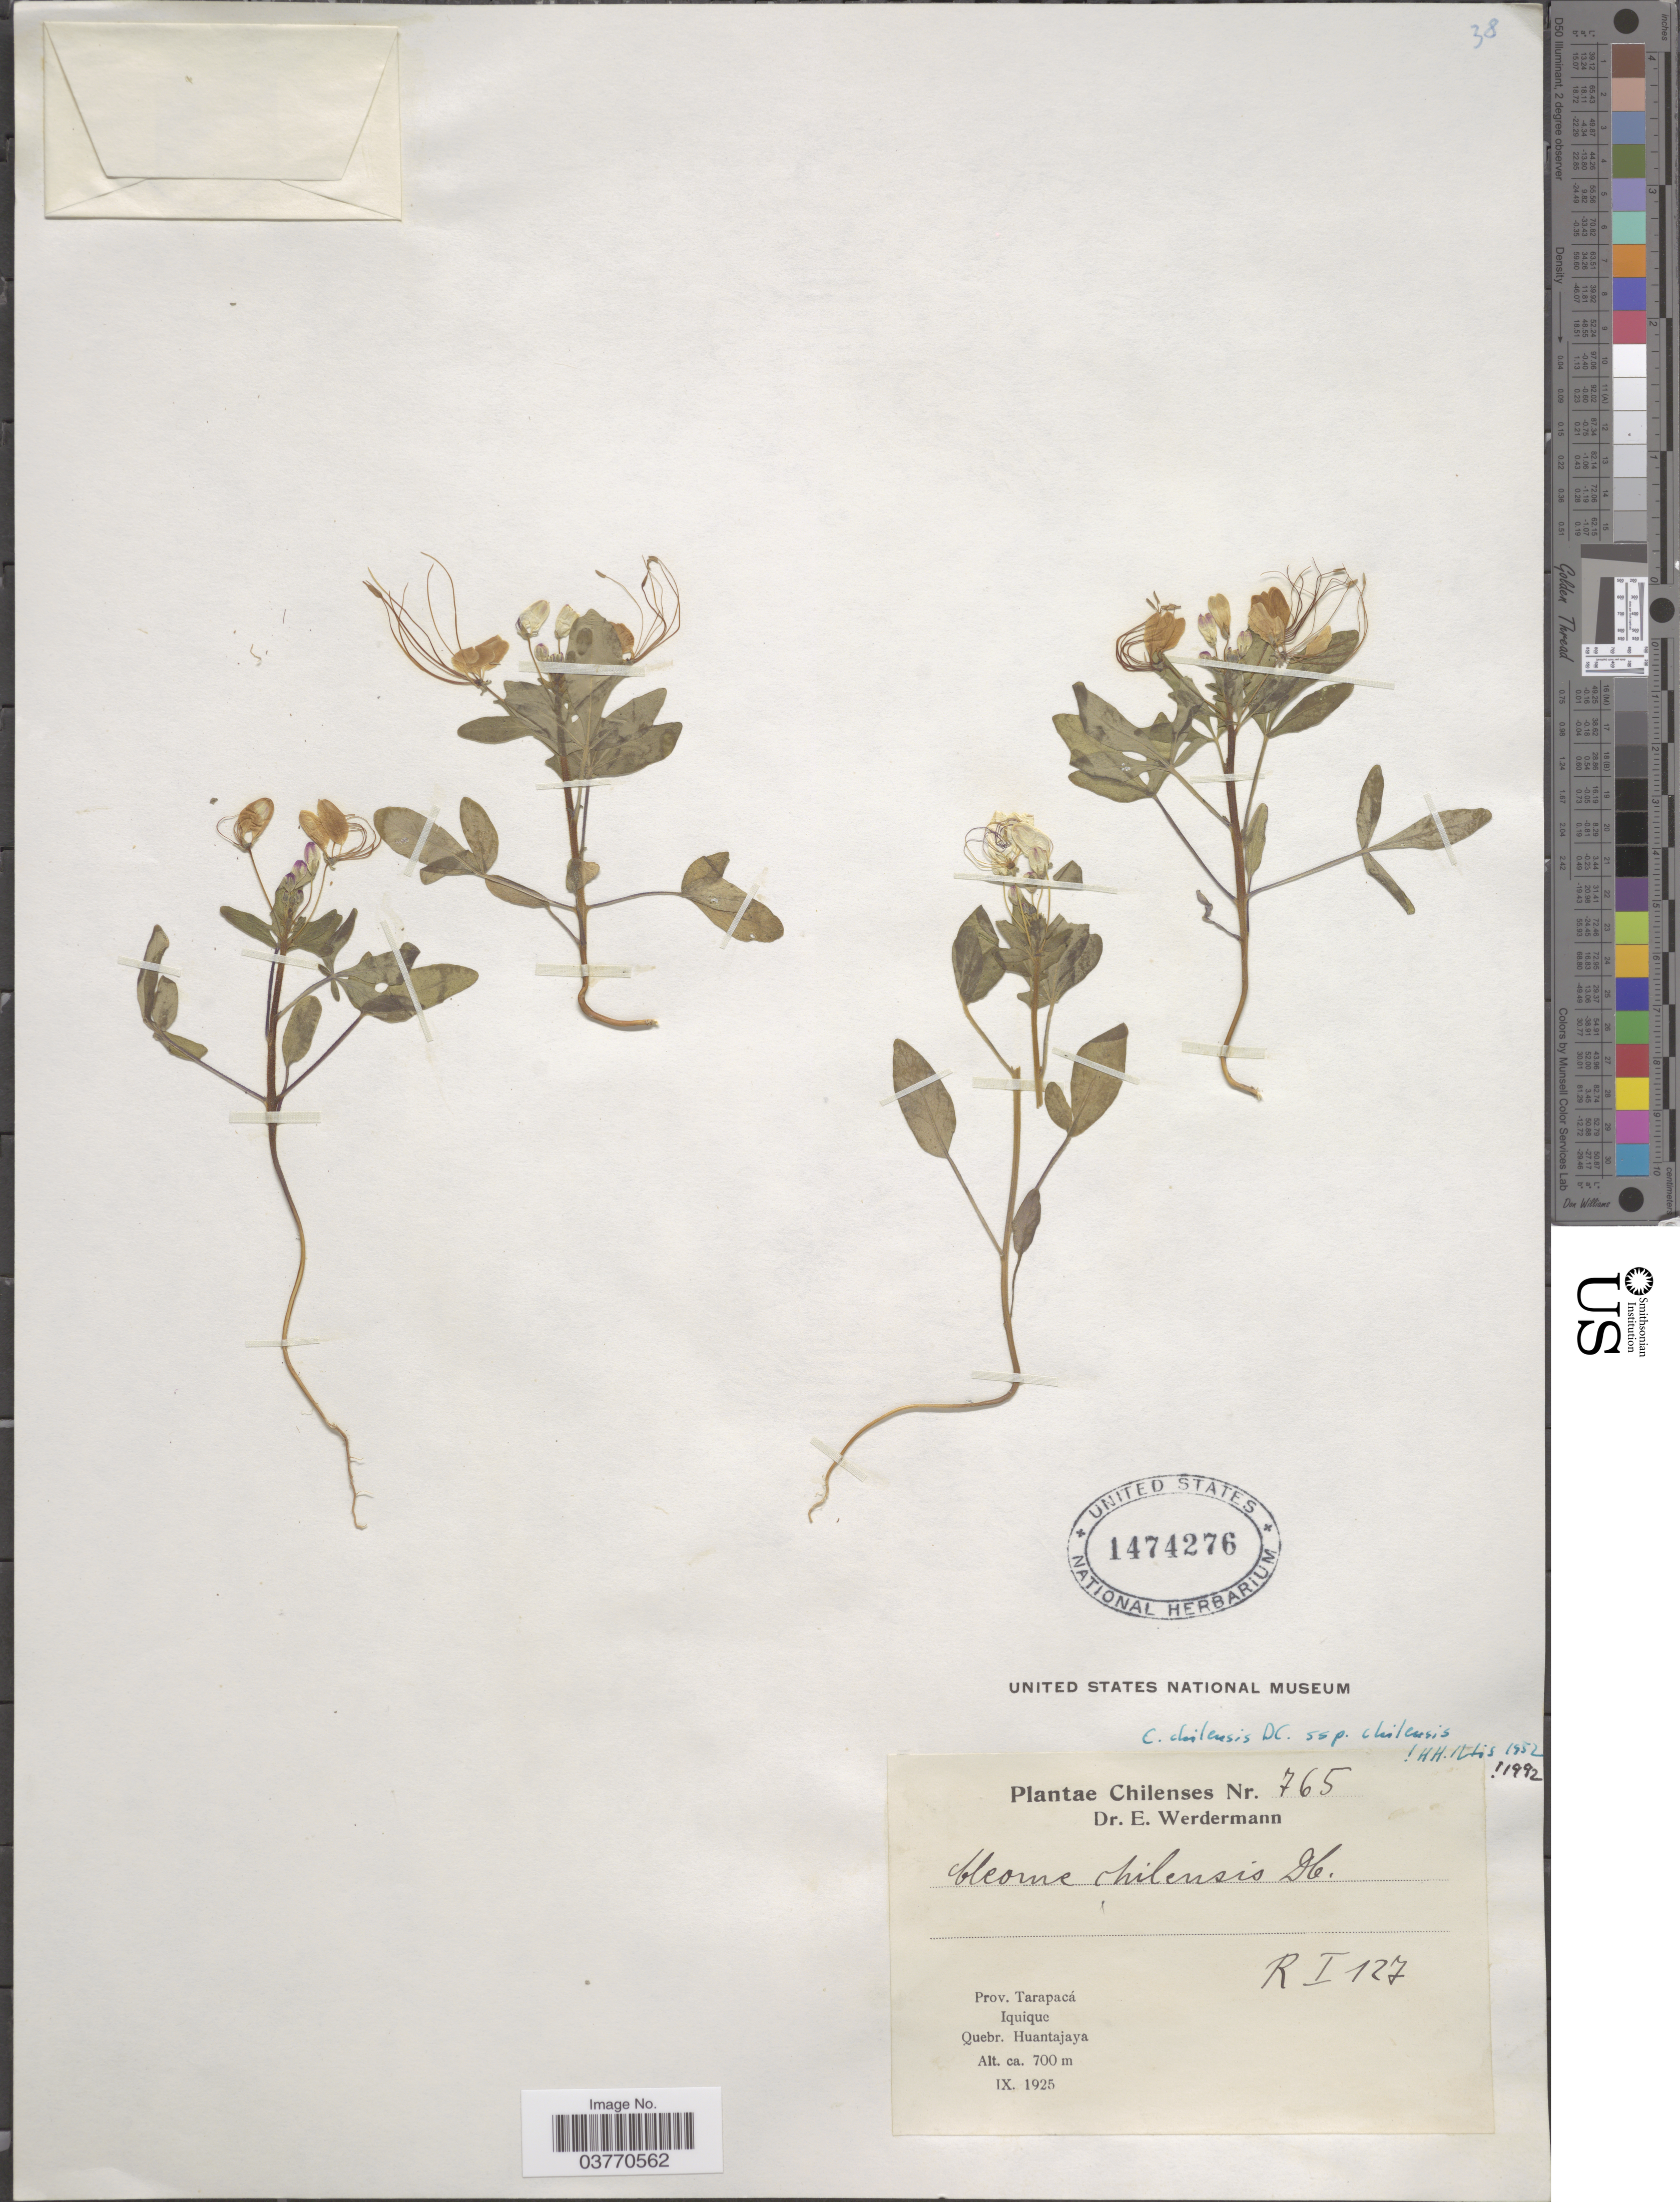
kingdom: Plantae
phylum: Tracheophyta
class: Magnoliopsida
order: Brassicales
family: Cleomaceae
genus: Andinocleome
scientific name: Andinocleome chilensis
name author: (DC.) Iltis ex E.M. McGinty & Roalson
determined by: Strong, M. T., (US), Smithsonian Institution - National Museum of Natural History (UNITED STATES)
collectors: E. Werdermann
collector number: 765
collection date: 1925-09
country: Chile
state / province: Tarapacá (I)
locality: Iquique. Quebr. Huantajaya.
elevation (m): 700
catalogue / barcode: US 1474276